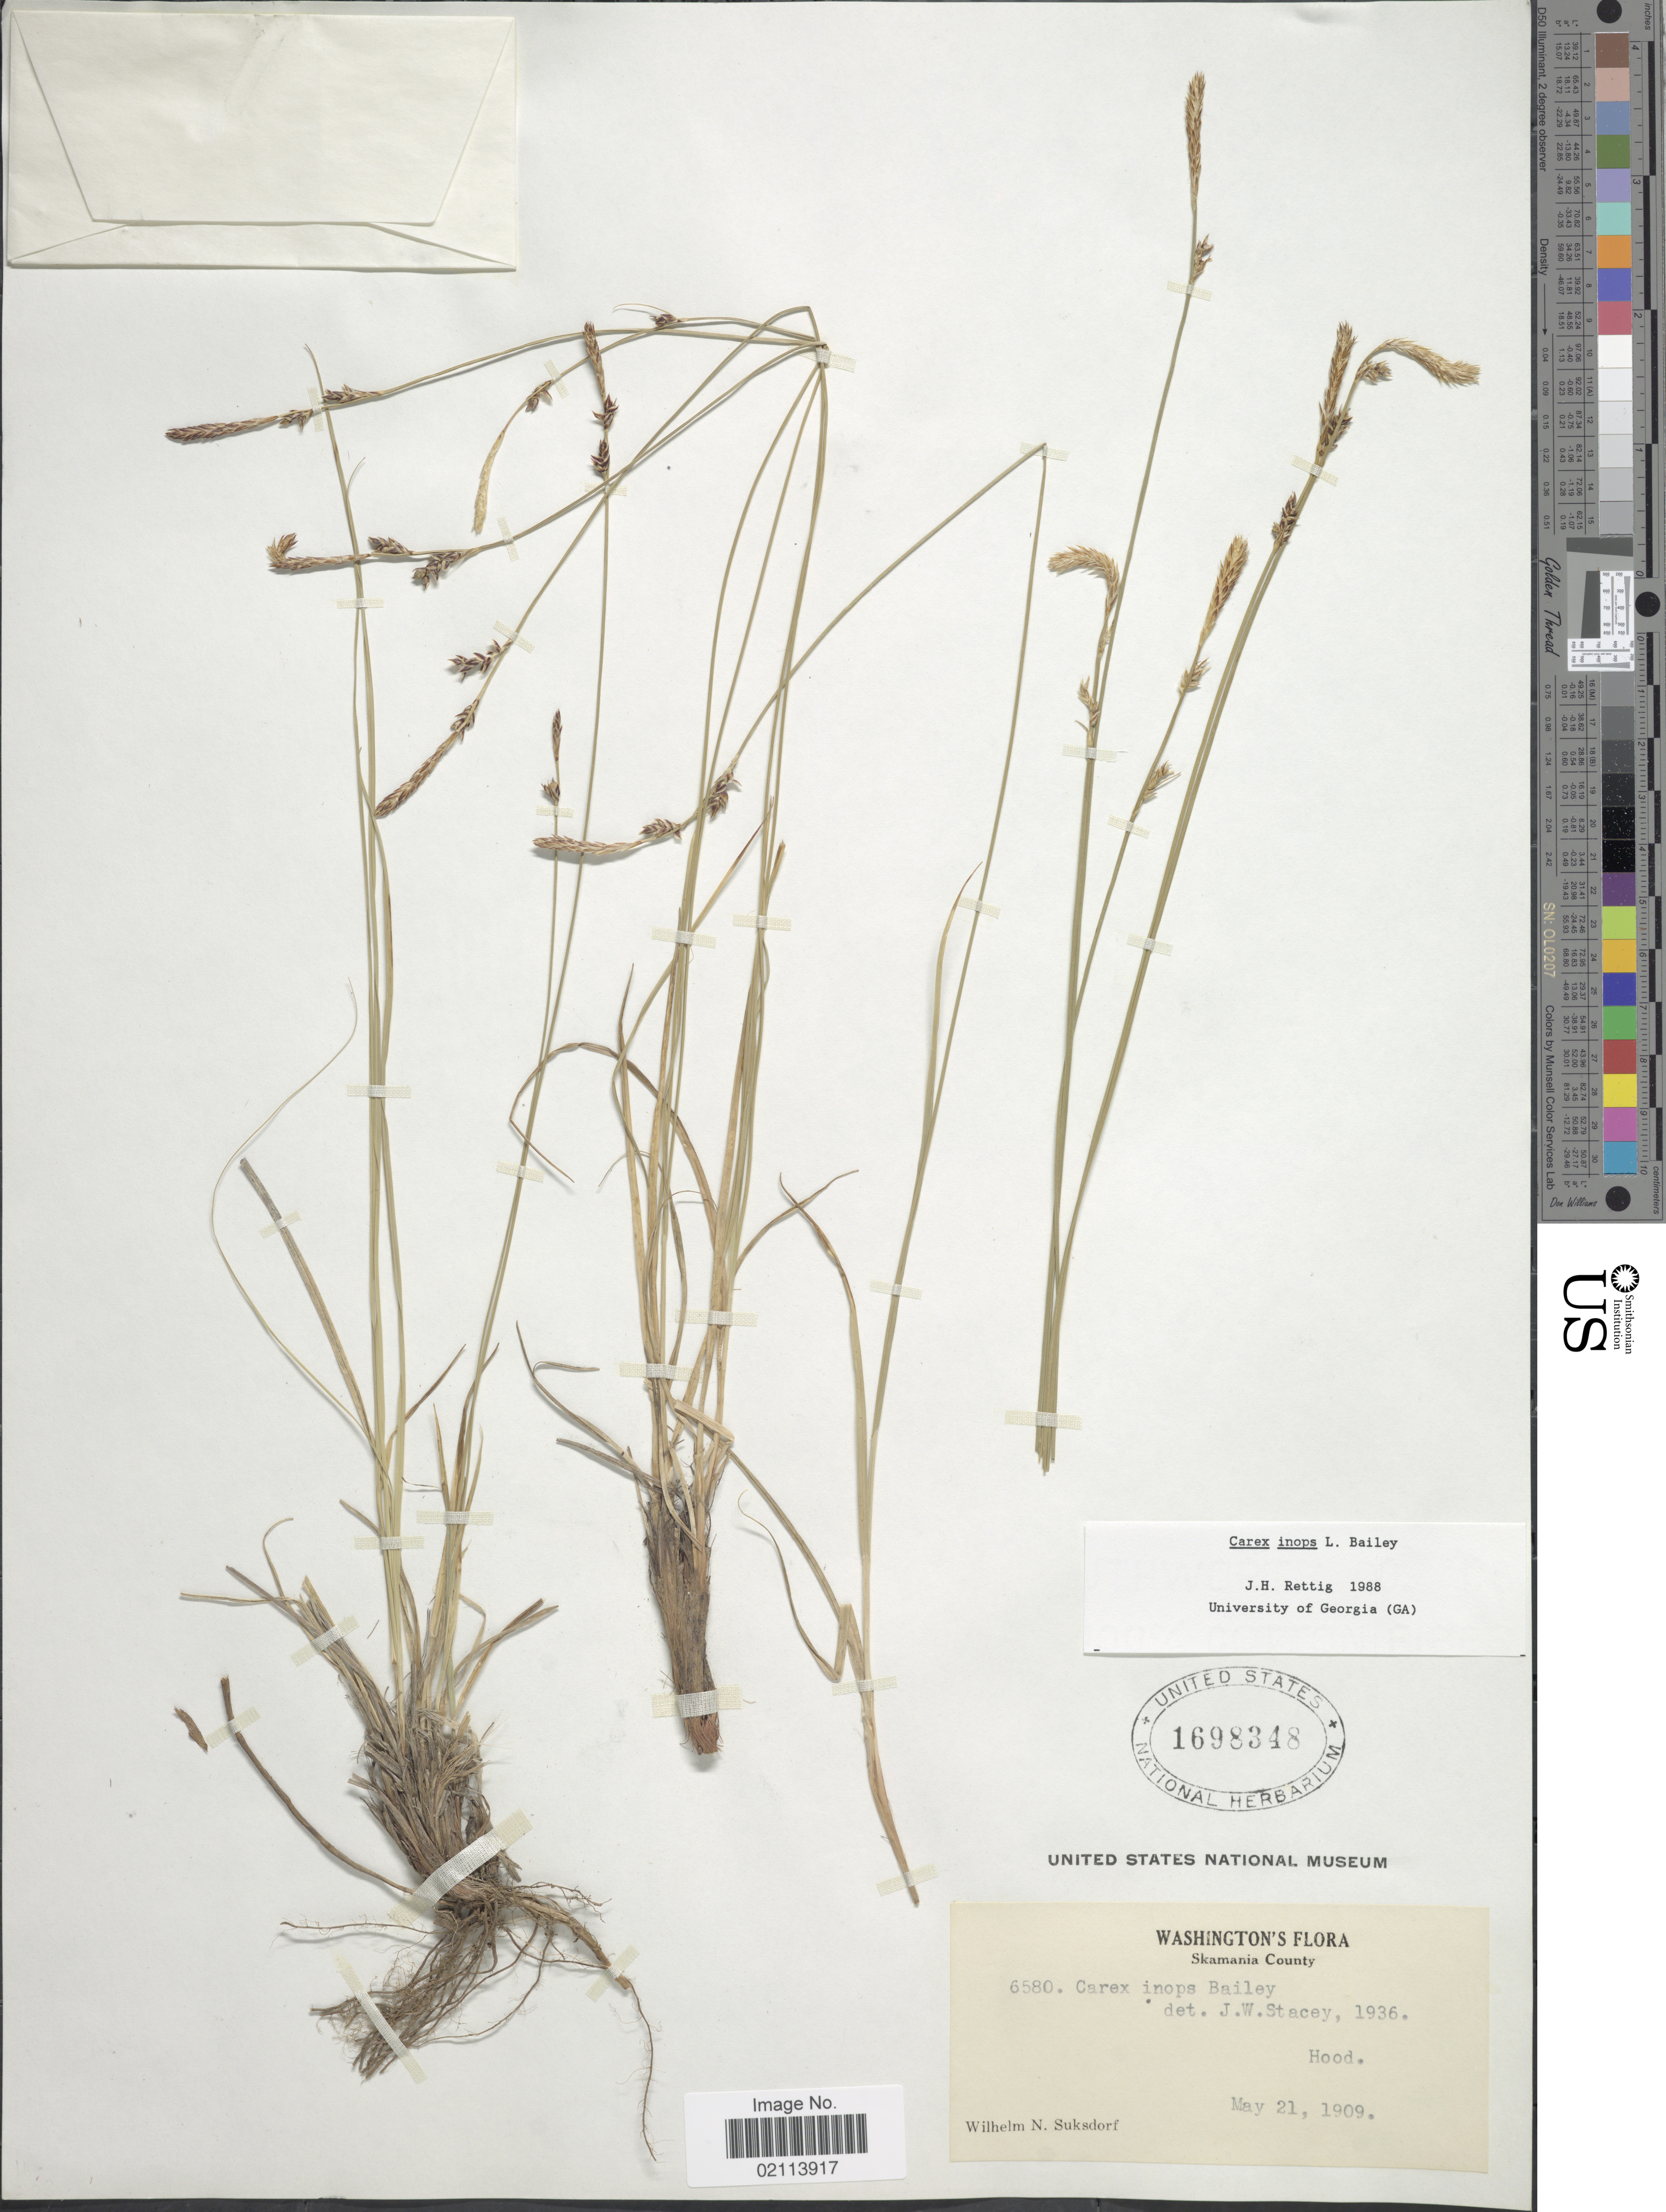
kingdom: Plantae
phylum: Tracheophyta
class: Liliopsida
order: Poales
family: Cyperaceae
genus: Carex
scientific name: Carex inops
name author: L.H. Bailey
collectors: W. N. Suksdorf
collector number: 6580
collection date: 1909-05-21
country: United States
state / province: Washington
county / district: Skamania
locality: Skamania County, Hood.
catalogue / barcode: US 1698348